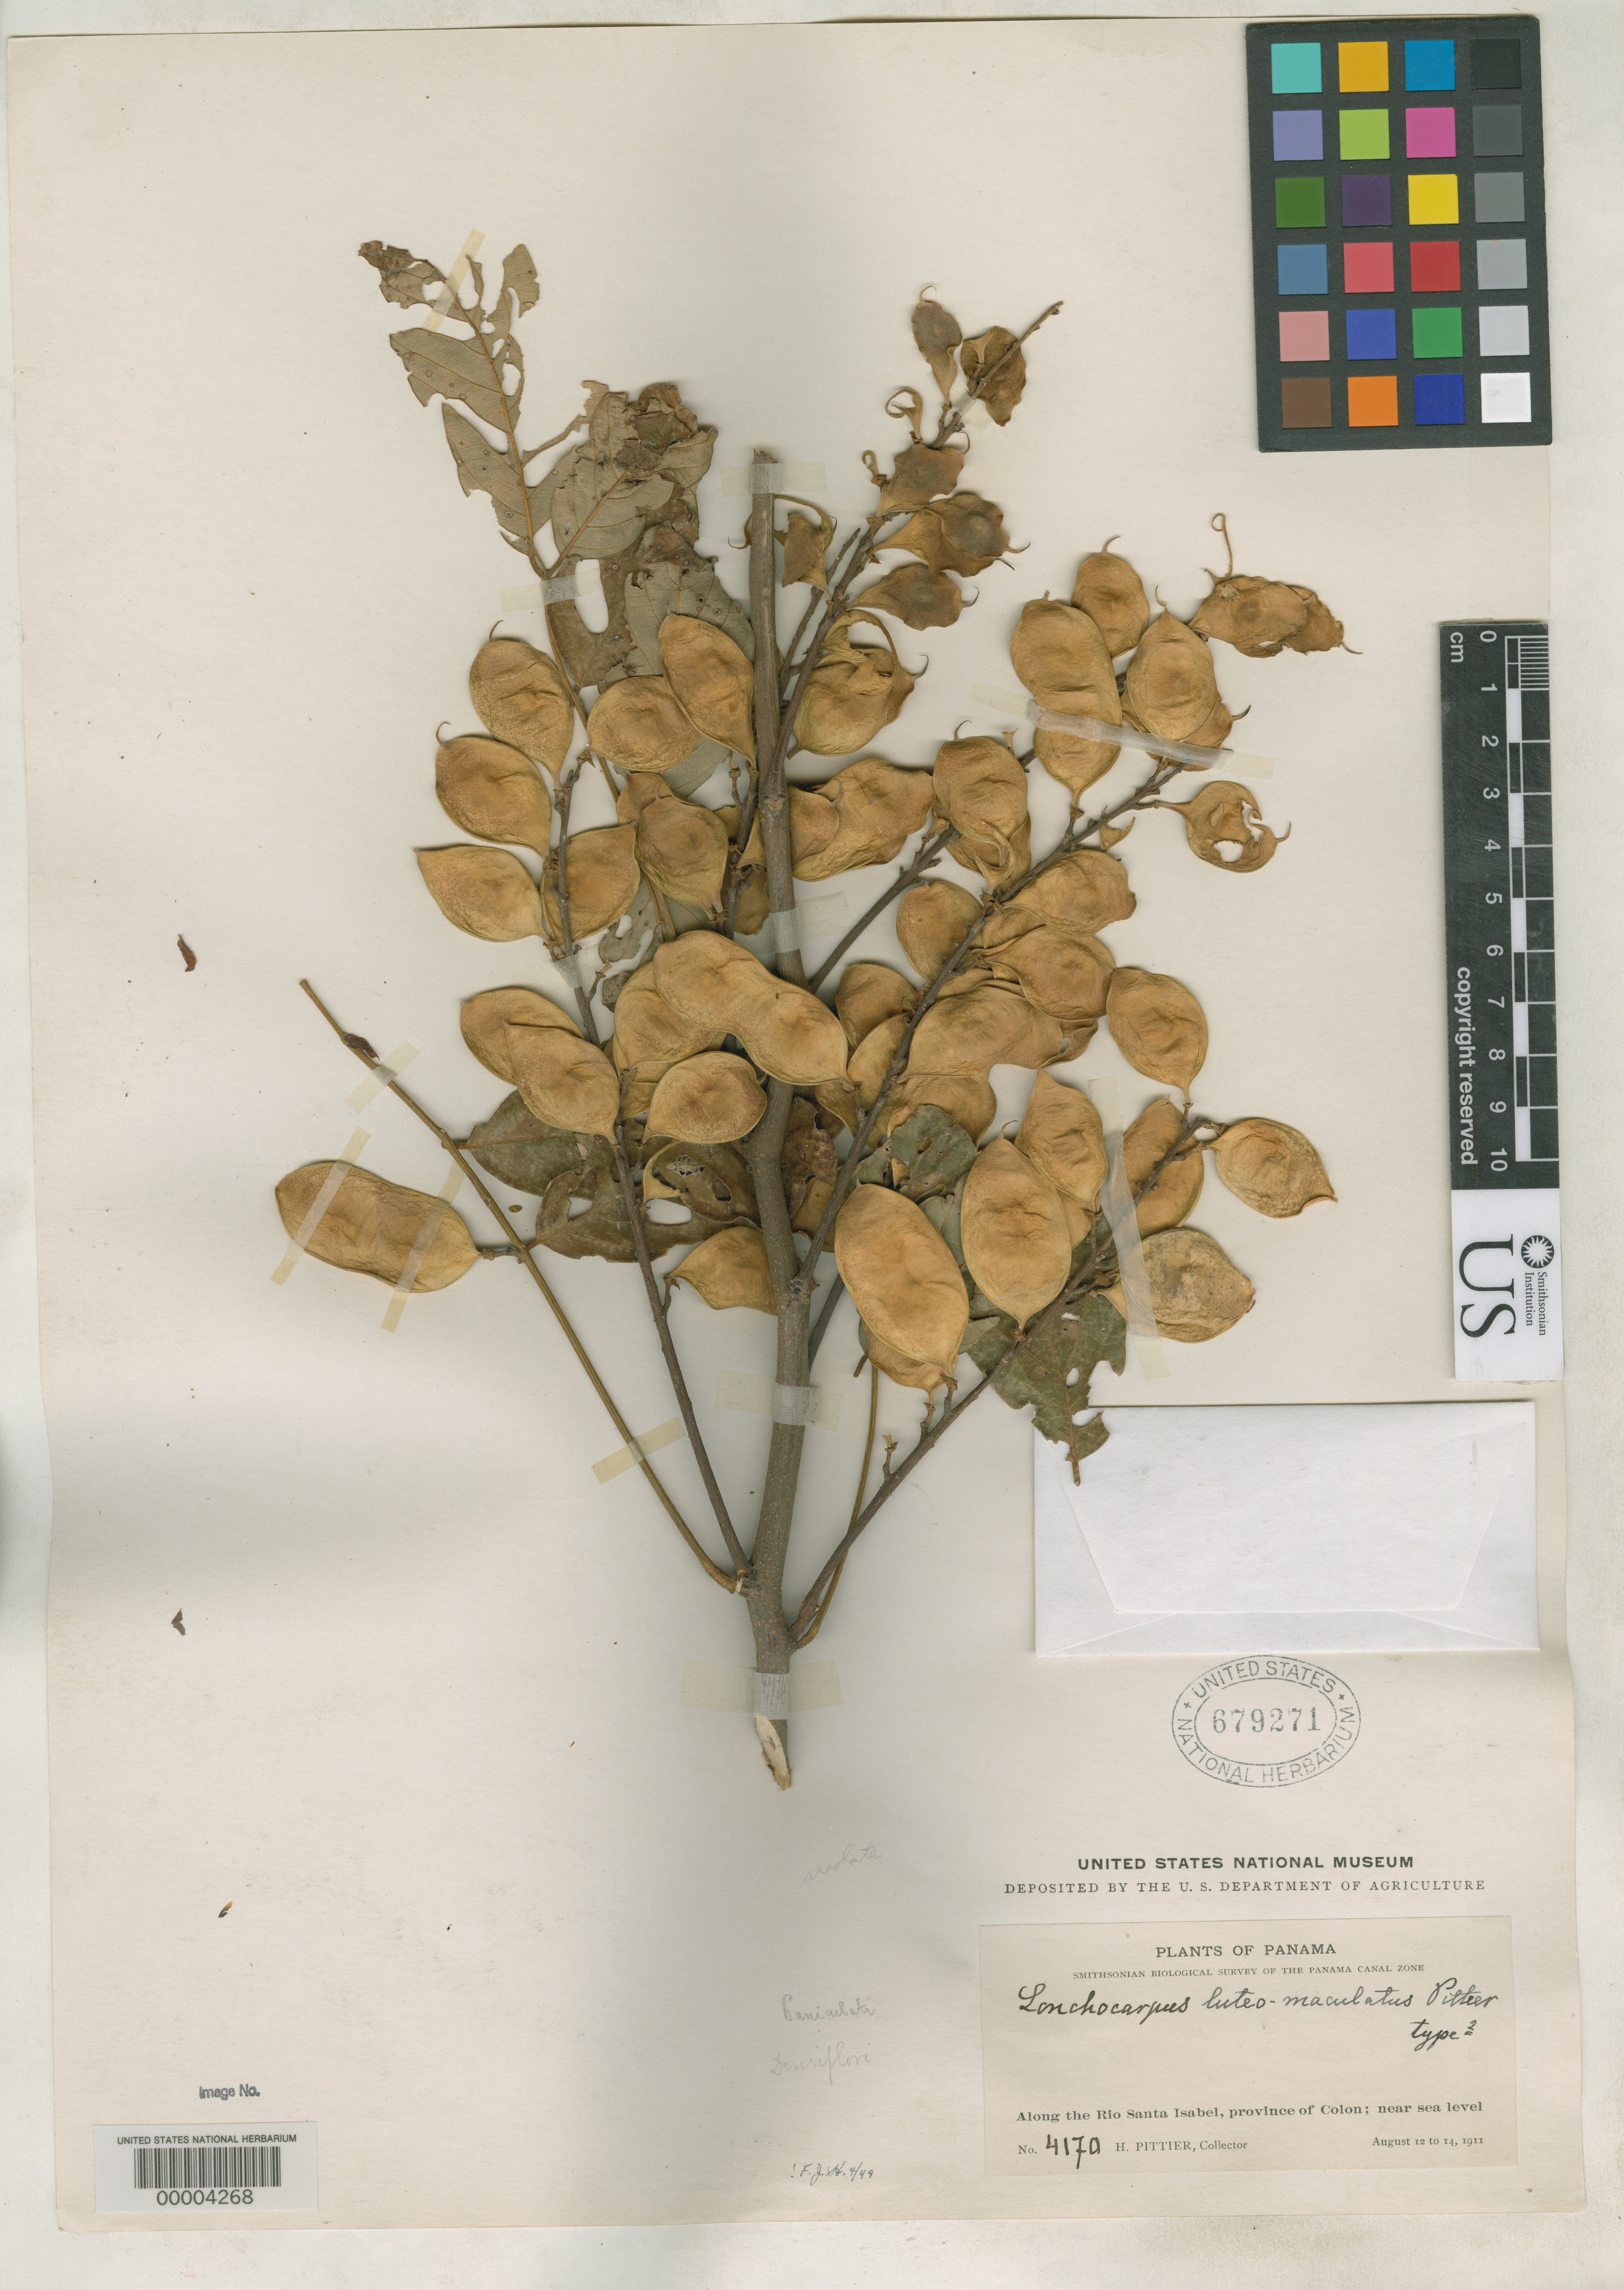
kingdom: Plantae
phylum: Tracheophyta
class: Magnoliopsida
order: Fabales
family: Fabaceae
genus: Lonchocarpus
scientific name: Lonchocarpus luteomaculatus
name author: Pittier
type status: Holotype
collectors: H. F. Pittier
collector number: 4170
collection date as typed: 13 Aug 1911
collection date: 1911-08-13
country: Panama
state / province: Colón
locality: Rio Santa Isabel.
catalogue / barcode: US 679271